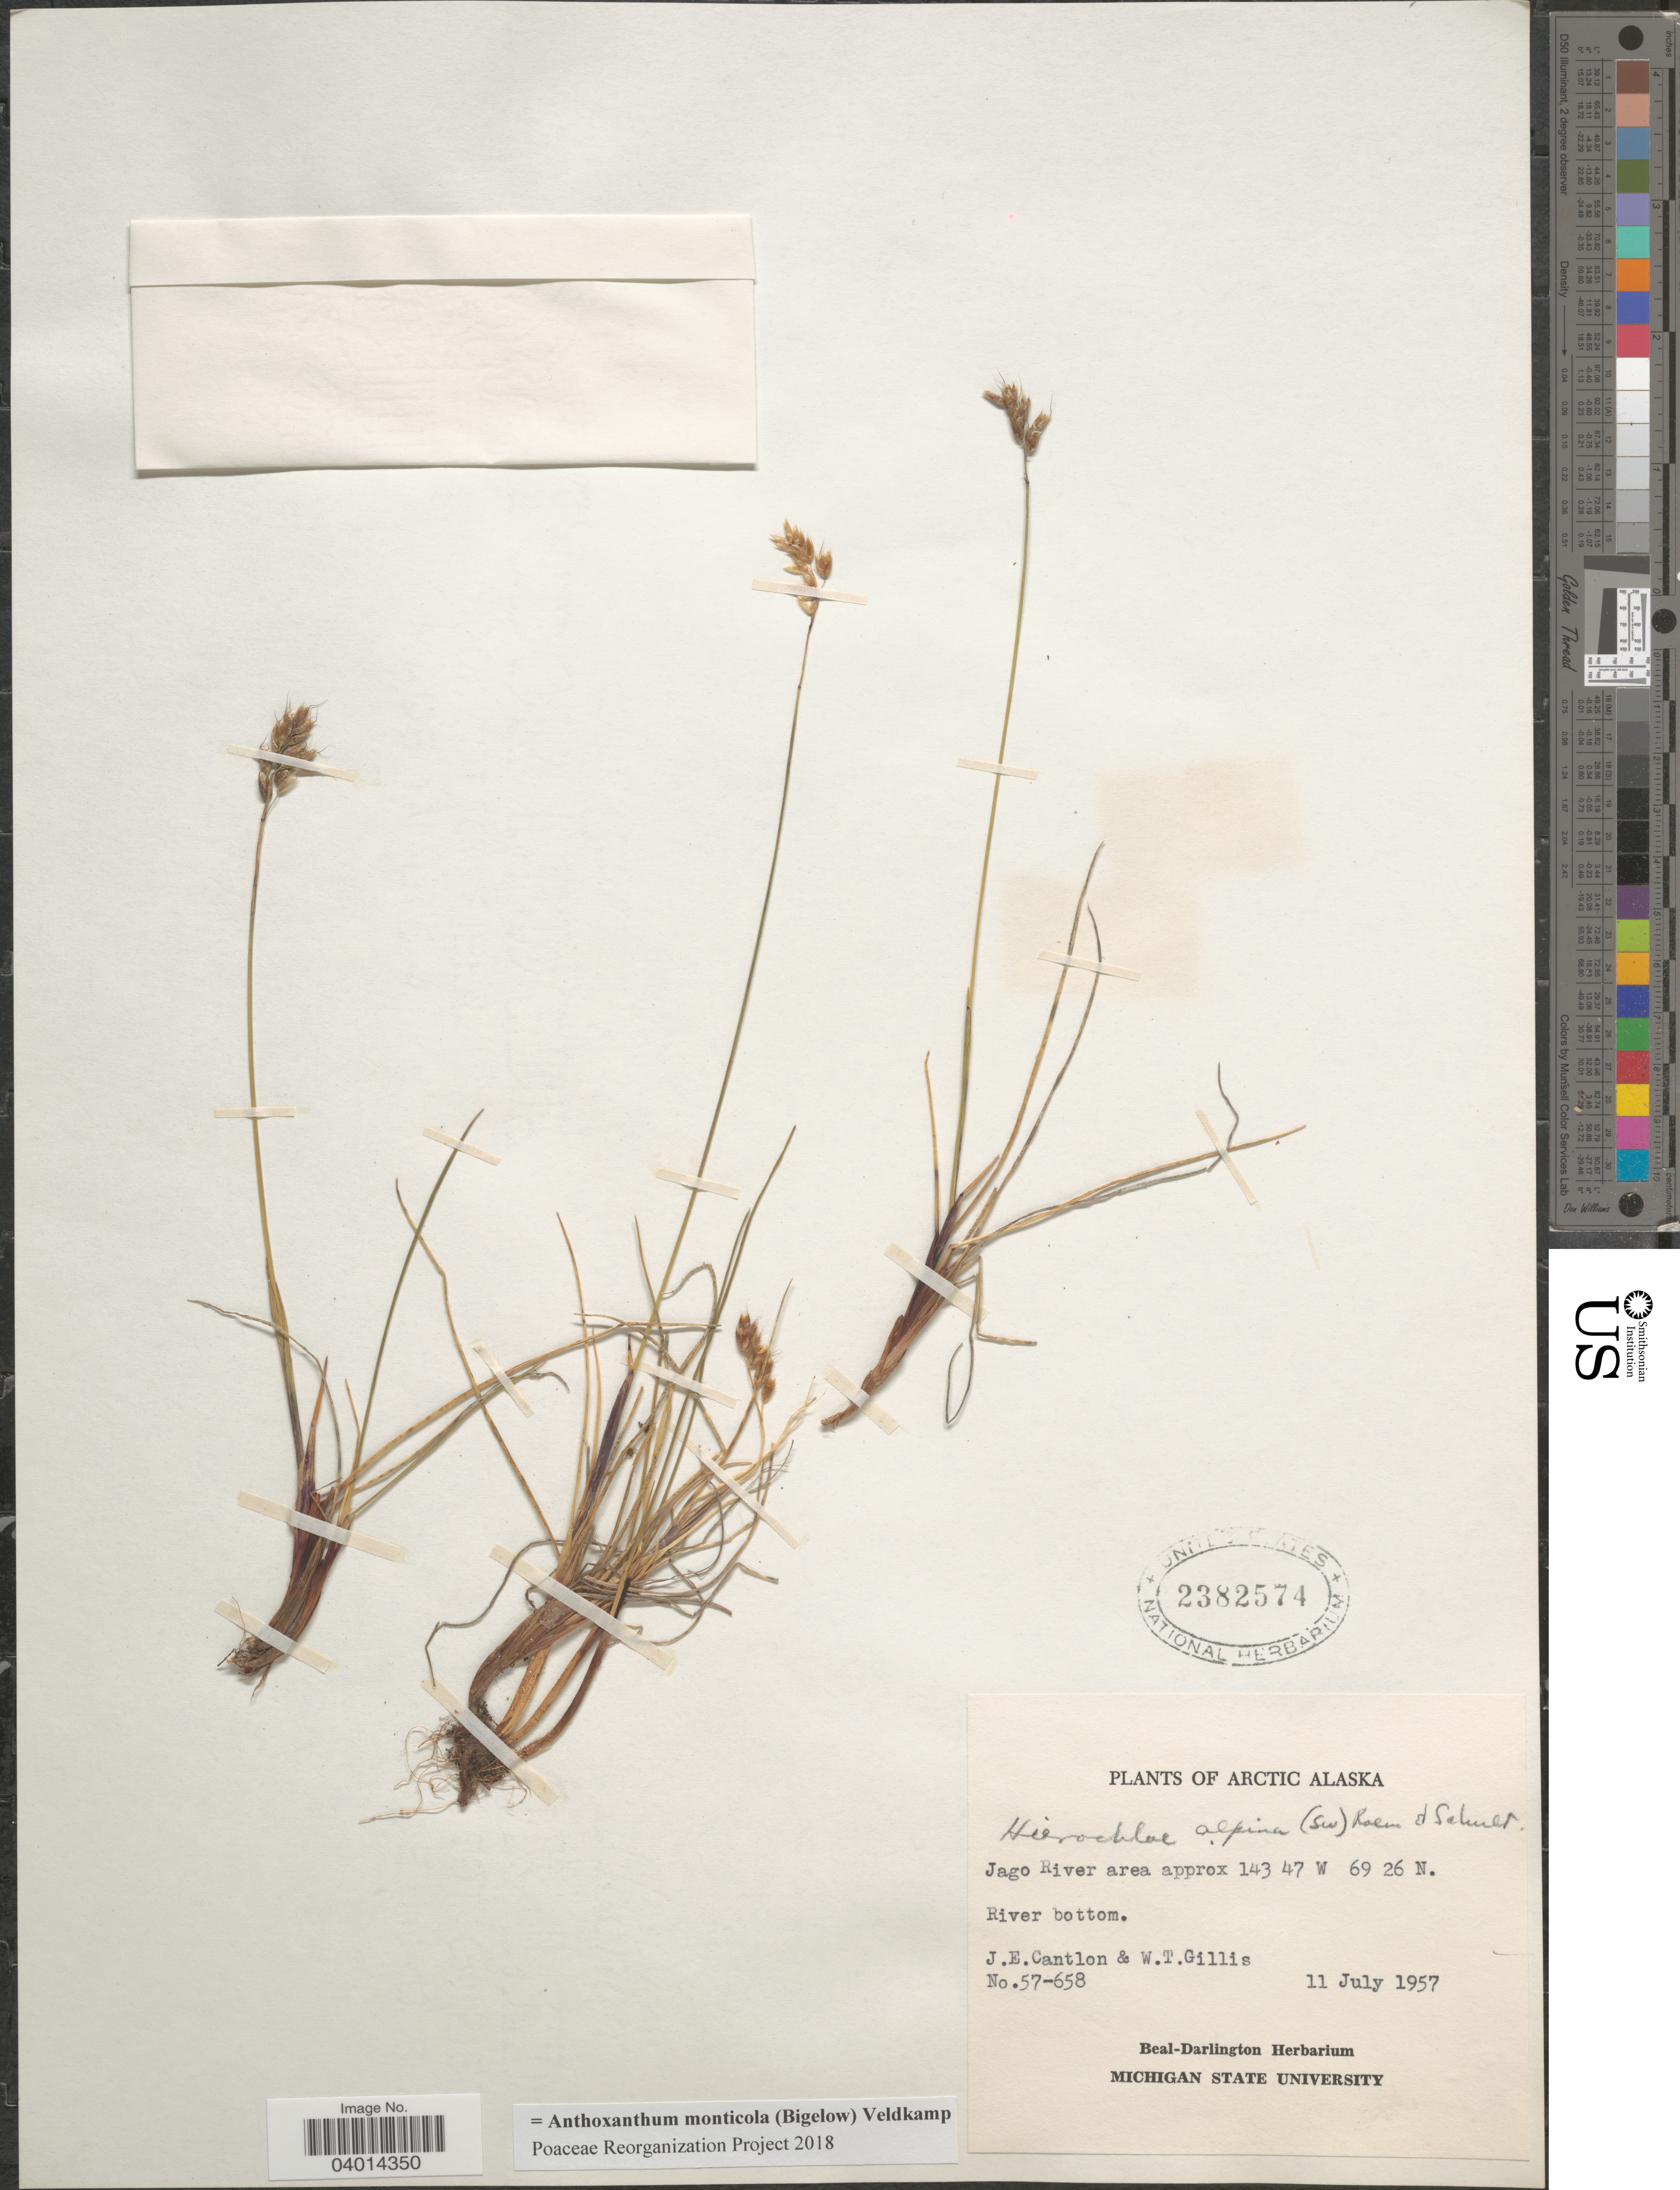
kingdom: Plantae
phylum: Tracheophyta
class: Liliopsida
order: Poales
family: Poaceae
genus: Anthoxanthum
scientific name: Anthoxanthum monticola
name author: (Bigelow) Veldkamp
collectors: J. Cantlon & W. T. Gillis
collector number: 57-658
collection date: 1957-07-11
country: United States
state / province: Alaska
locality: Arctic Alaska. Jago River area. River bottom.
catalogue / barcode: US 2382574